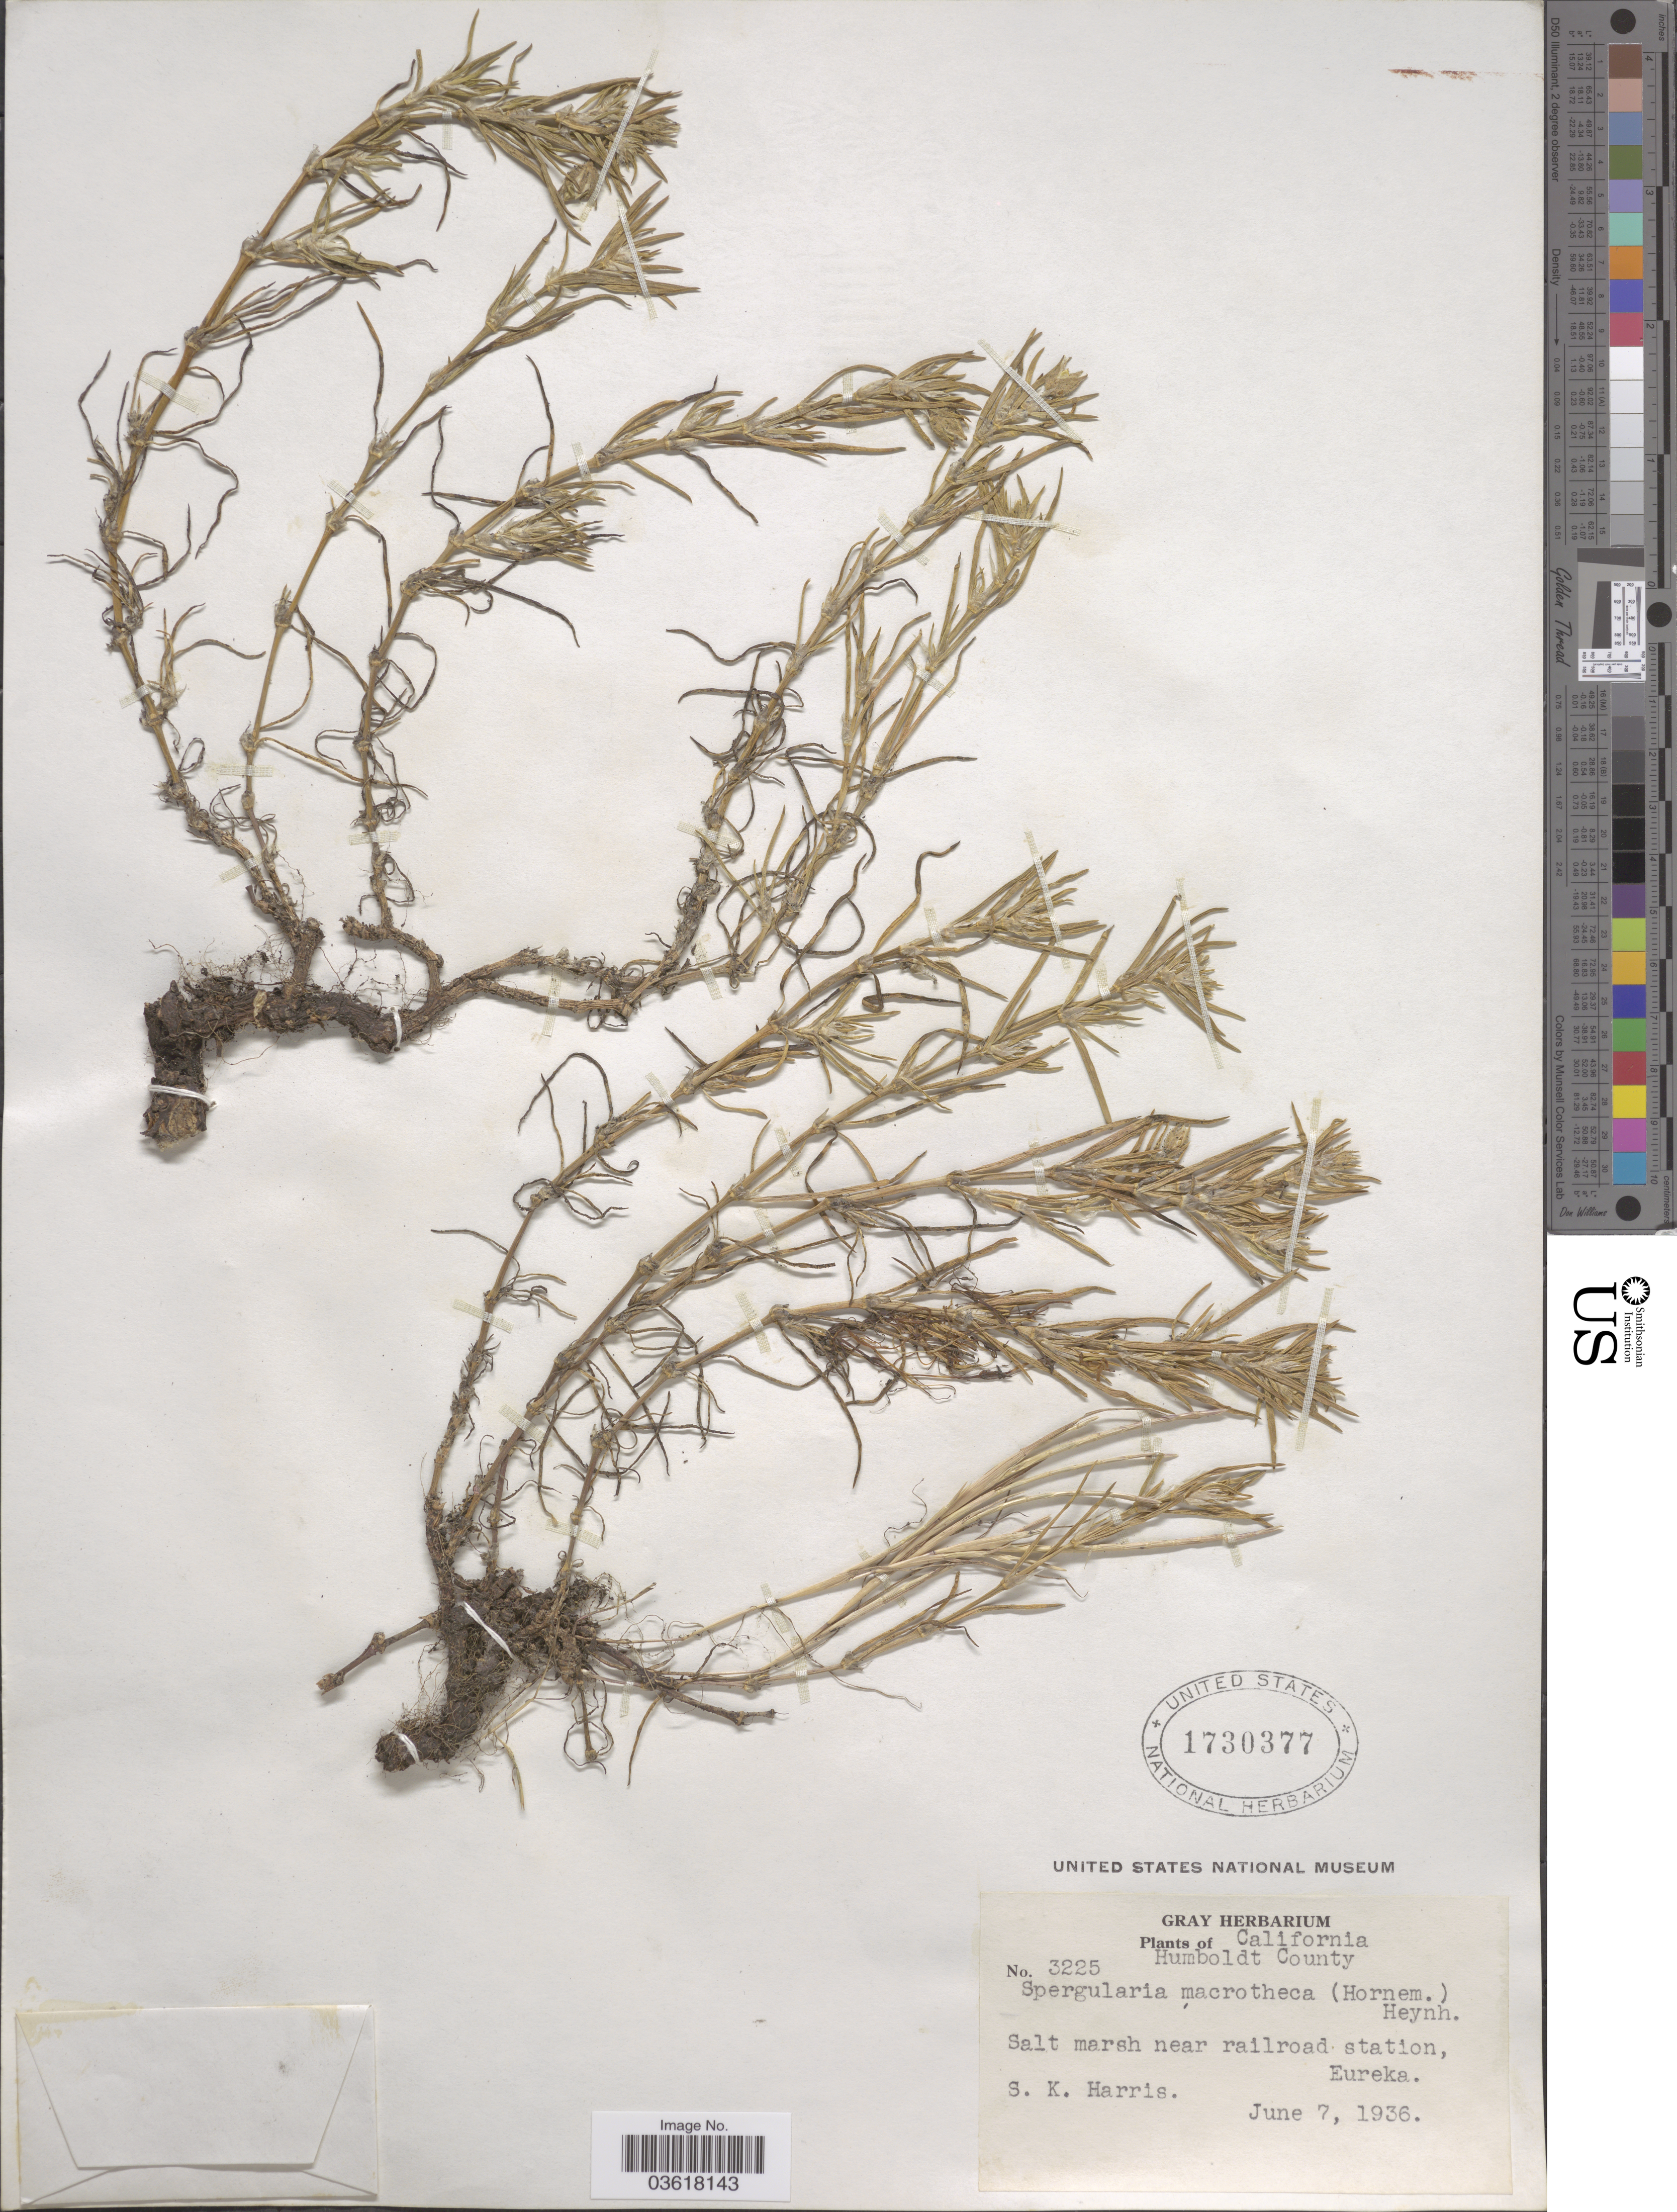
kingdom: Plantae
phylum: Tracheophyta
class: Magnoliopsida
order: Caryophyllales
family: Caryophyllaceae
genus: Spergularia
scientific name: Spergularia macrotheca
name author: (Hornem.) Heynh.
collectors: S. K. Harris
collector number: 3225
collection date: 1936-06-07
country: United States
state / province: California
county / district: Humboldt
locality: Humboldt County. Salt marsh near railroad station, Eureka.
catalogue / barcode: US 1730377